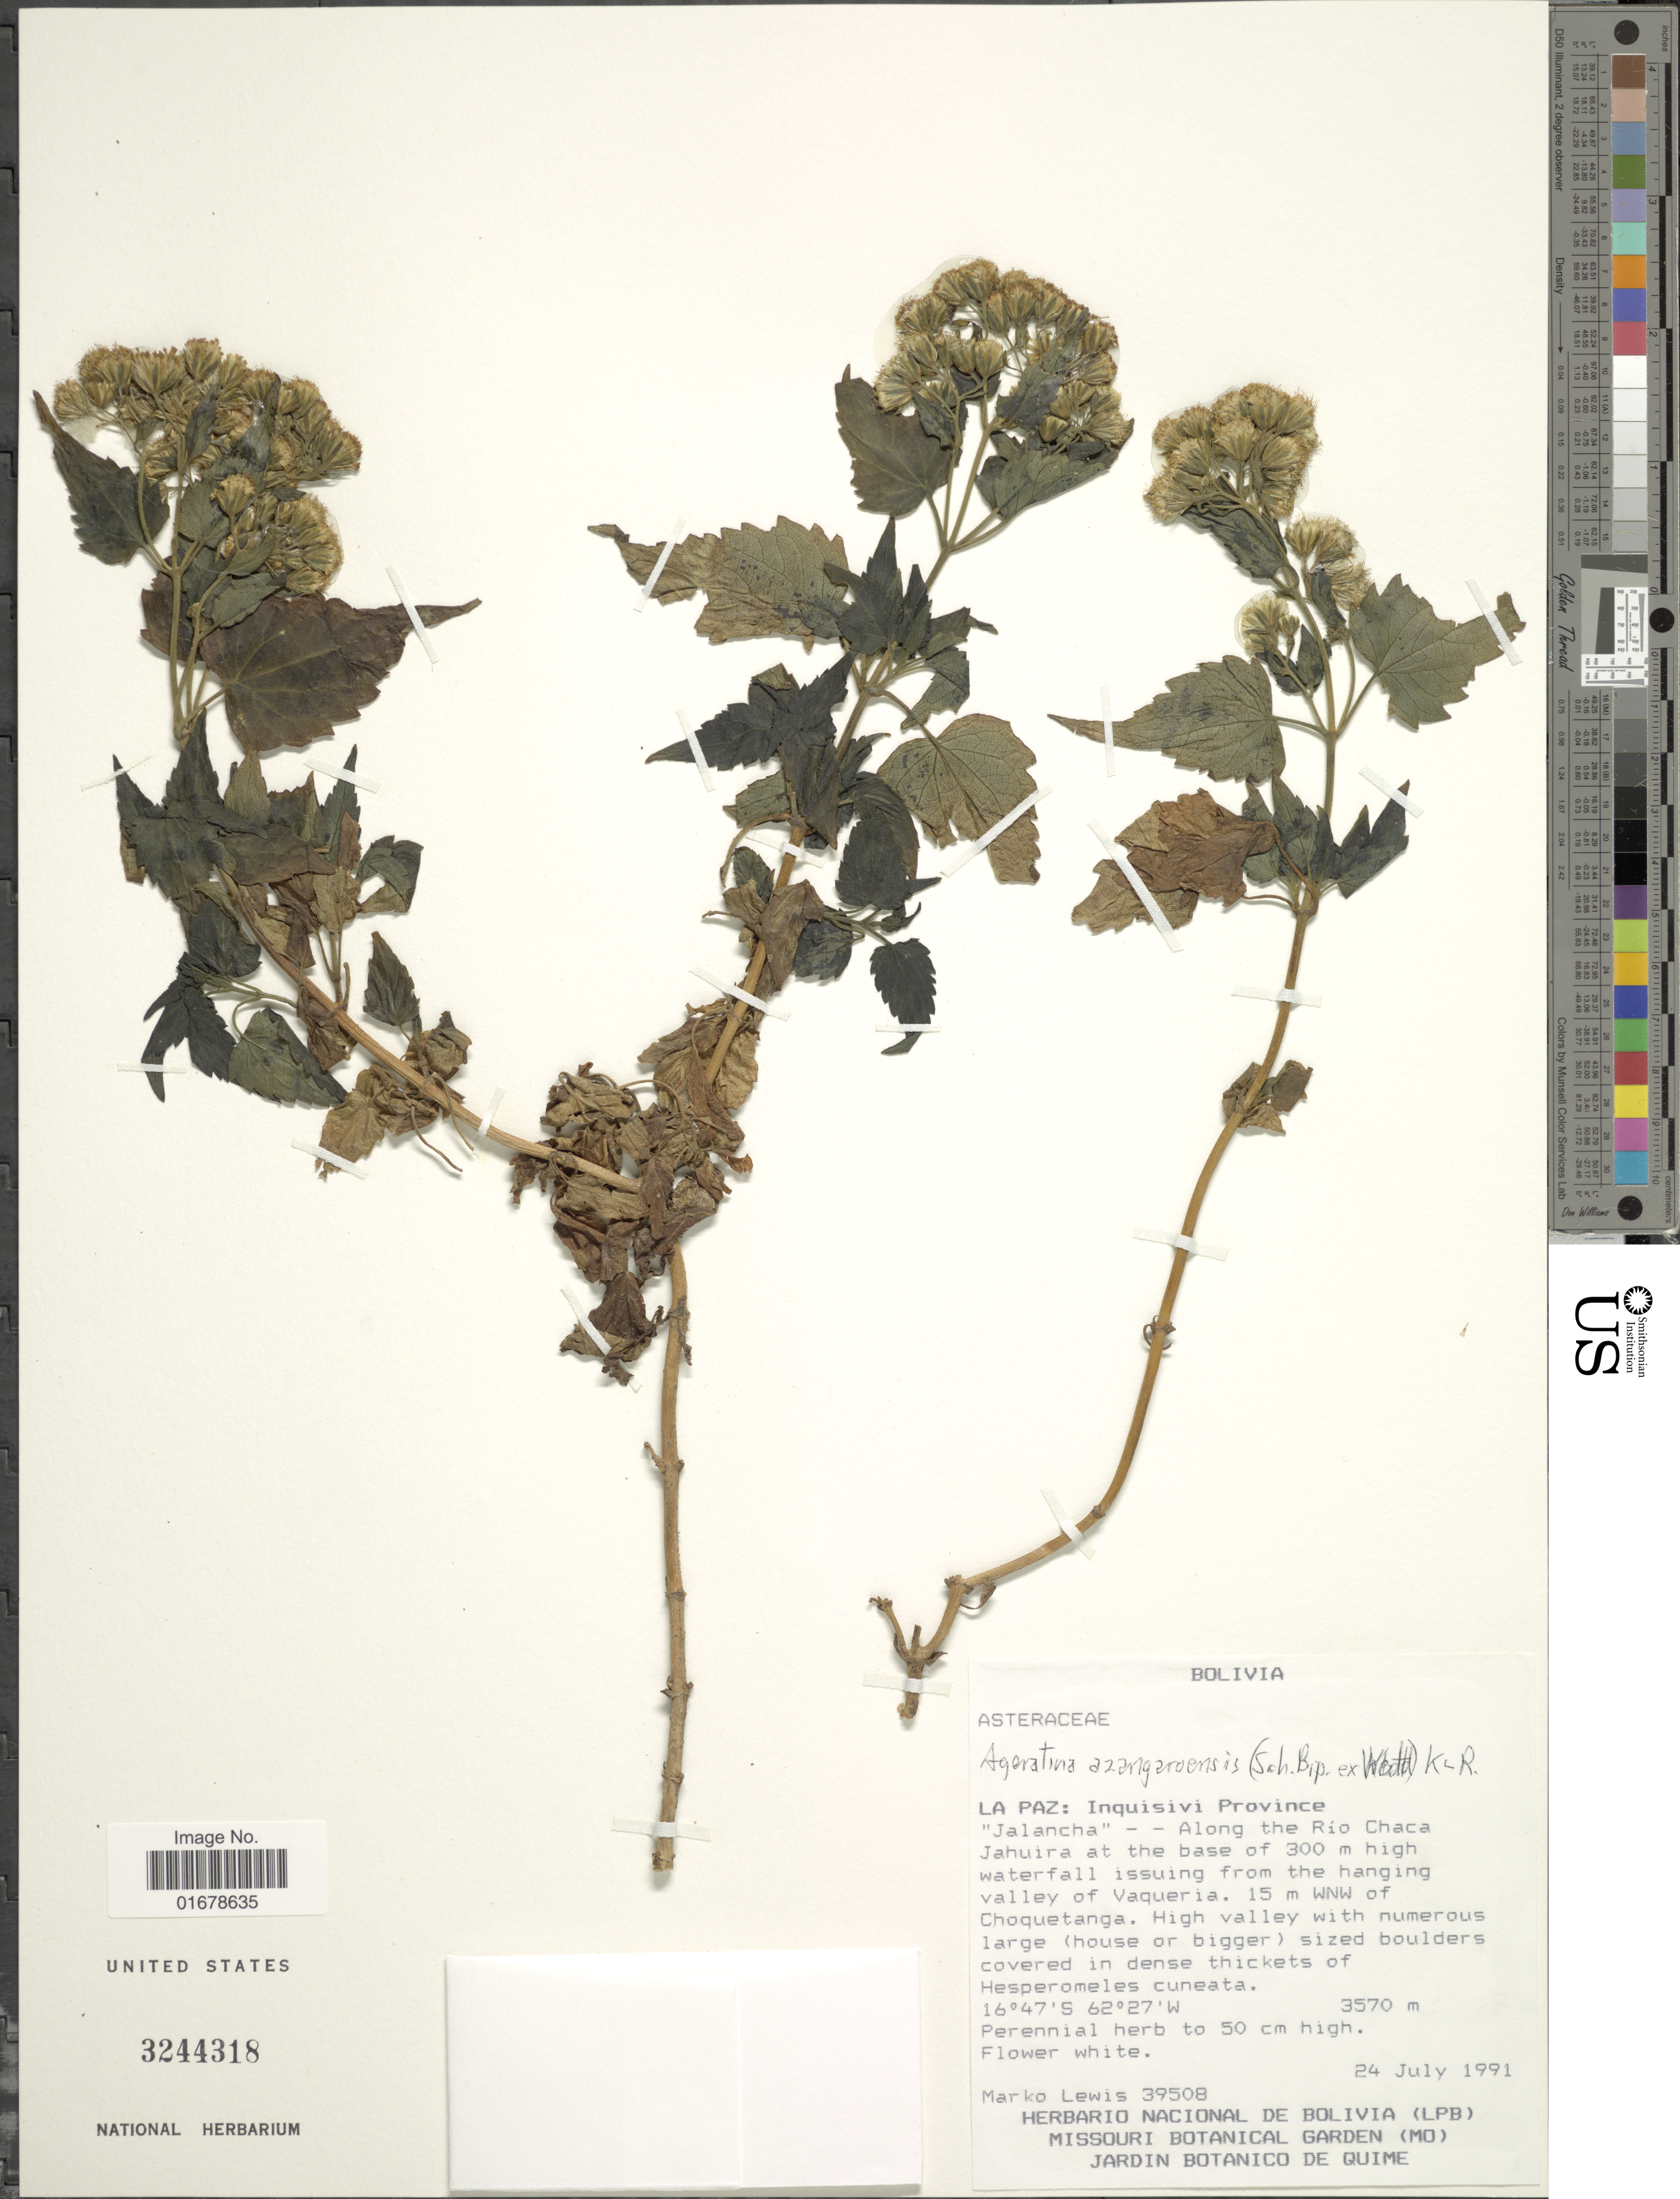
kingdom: Plantae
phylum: Tracheophyta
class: Magnoliopsida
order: Asterales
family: Asteraceae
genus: Ageratina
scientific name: Ageratina azangaroensis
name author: (Sch. Bip. ex Wedd.) R.M. King & H. Rob.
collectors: M. A. Lewis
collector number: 39508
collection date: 1991-07-24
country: Bolivia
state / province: La Paz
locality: La Paz: Inquisivi Province, "Jalancha" , Along the Rio Chaca Jahuira at the base of 300 , high waterfall issuing from the hanging valley of Vaqueria, 15 m WNW of Choquetanga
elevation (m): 3570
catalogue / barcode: US 3244318